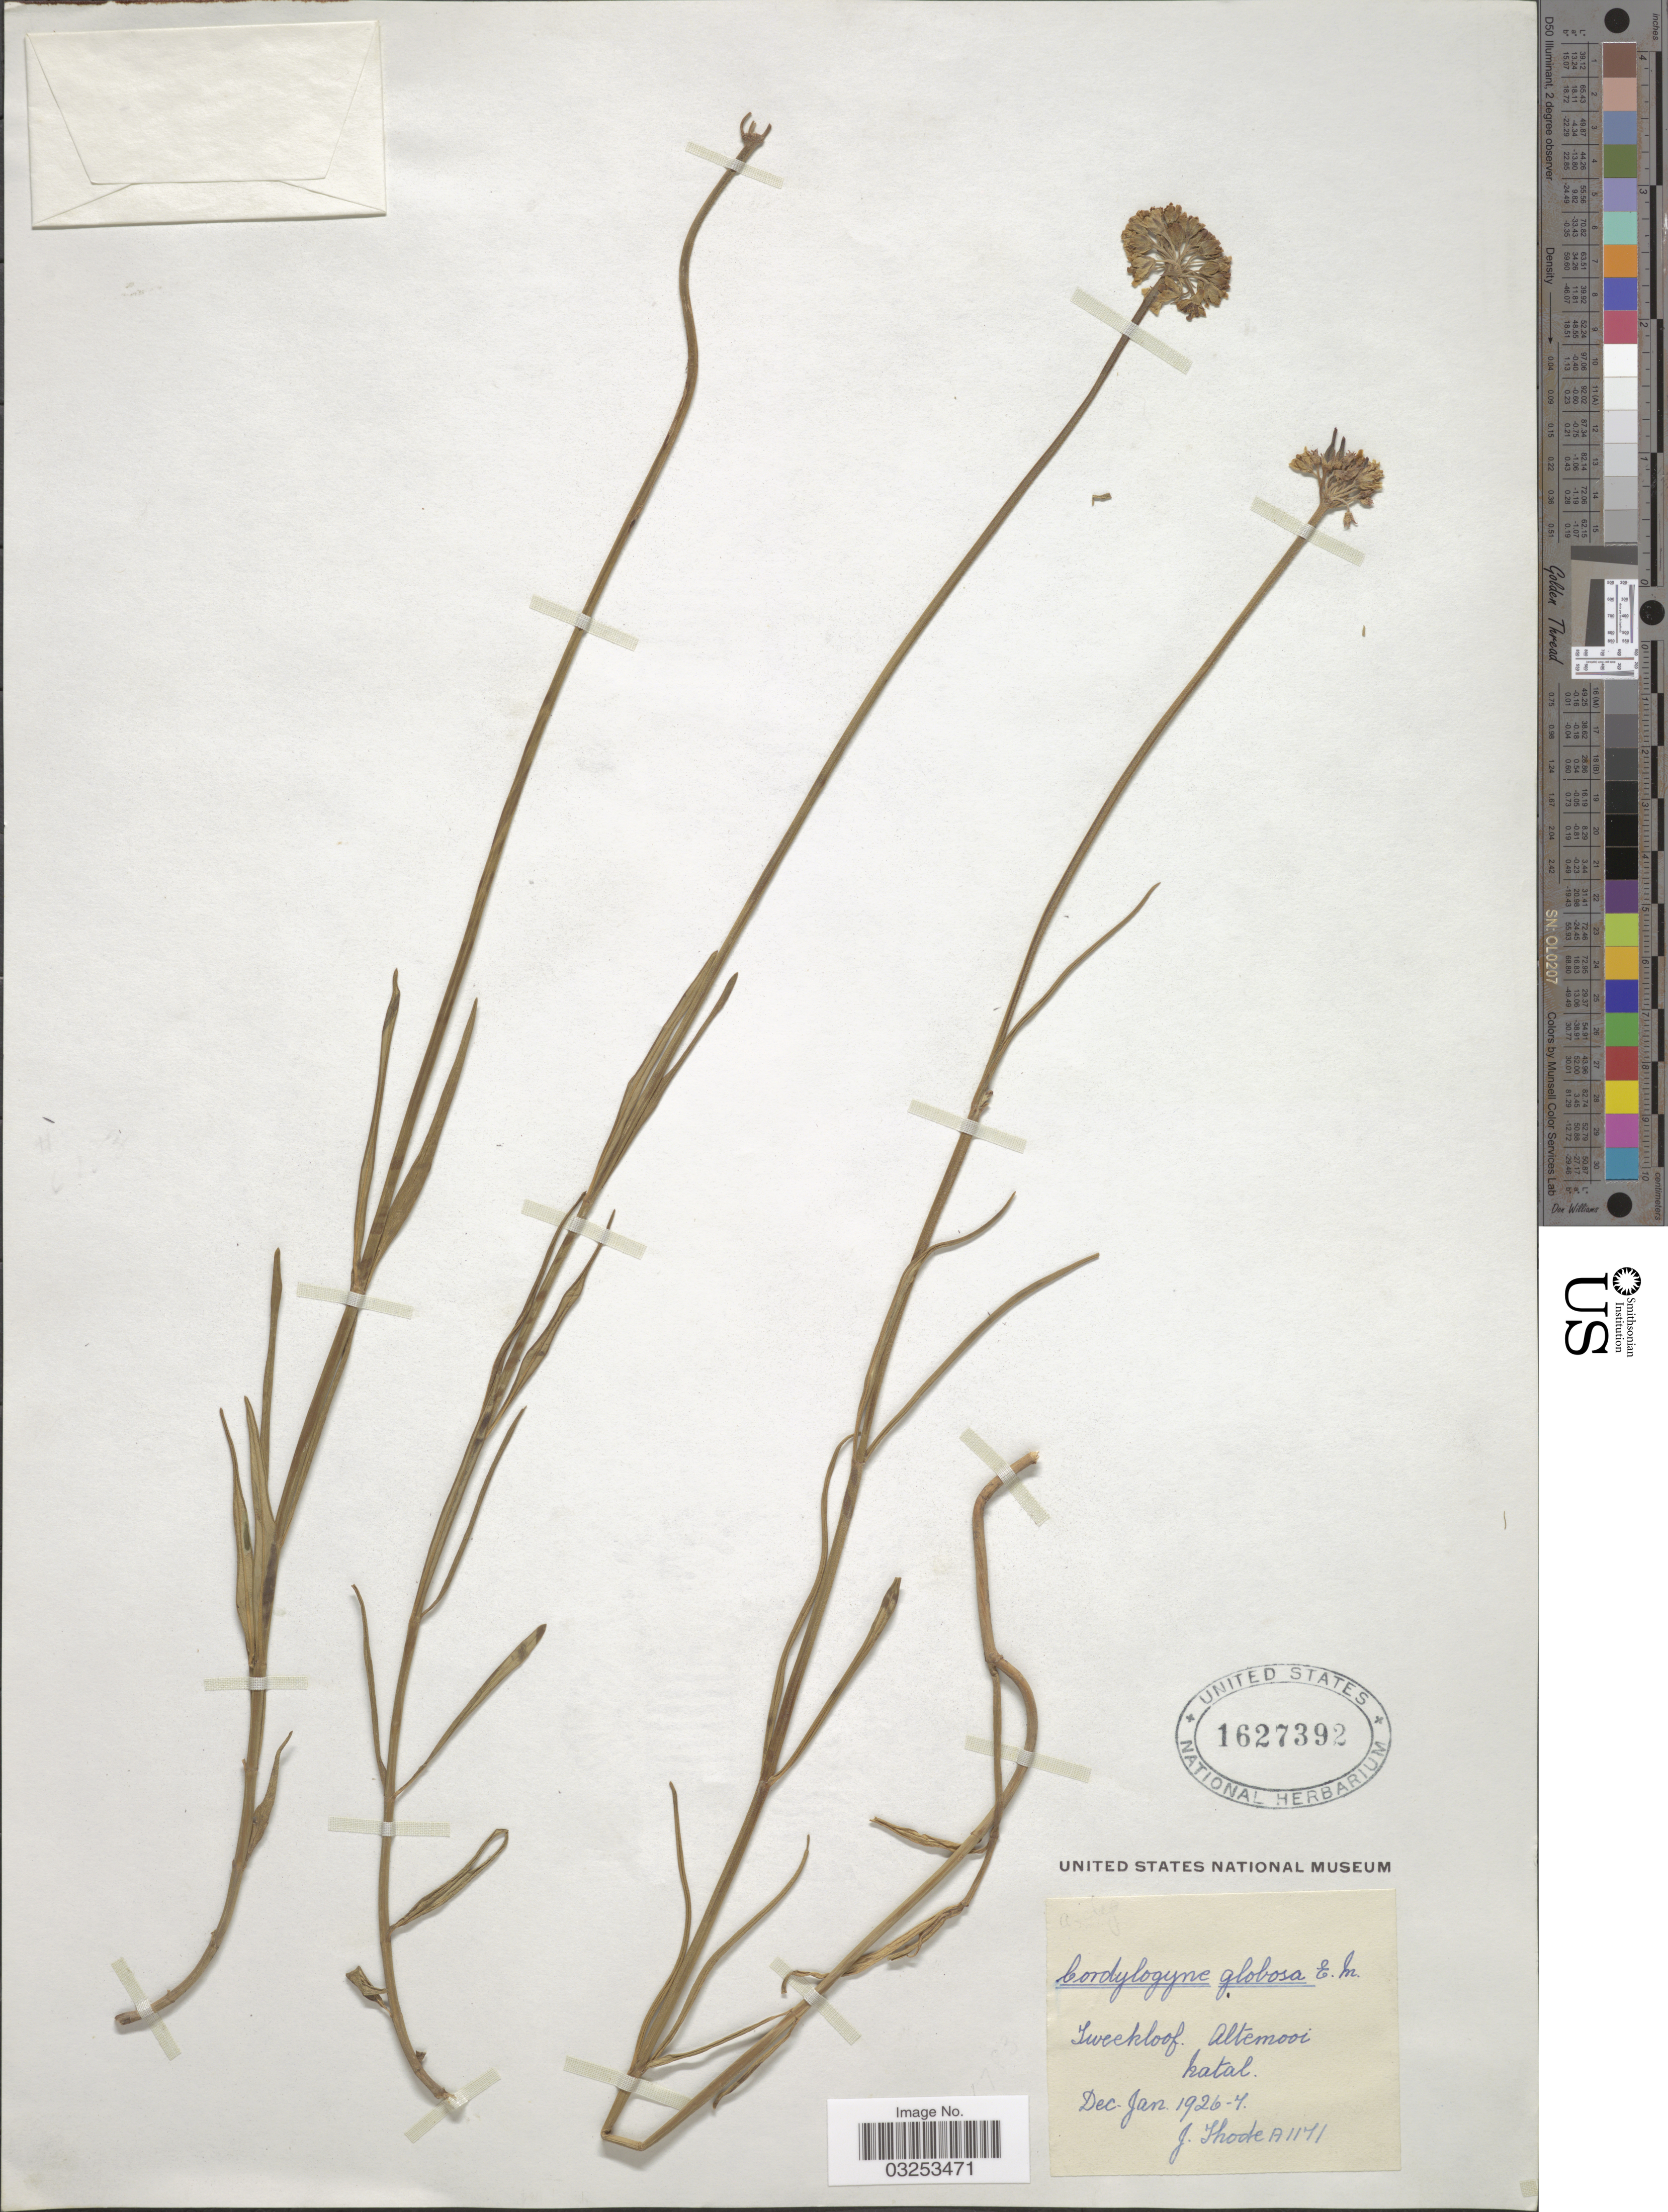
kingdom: Plantae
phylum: Tracheophyta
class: Magnoliopsida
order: Gentianales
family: Apocynaceae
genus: Cordylogyne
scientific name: Cordylogyne globosa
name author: E. Mey.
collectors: J. Thode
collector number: A 1171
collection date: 1926-12/1927-01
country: South Africa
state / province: KwaZulu-Natal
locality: Tweekloof. Altemooi, Natal.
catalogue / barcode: US 1627392